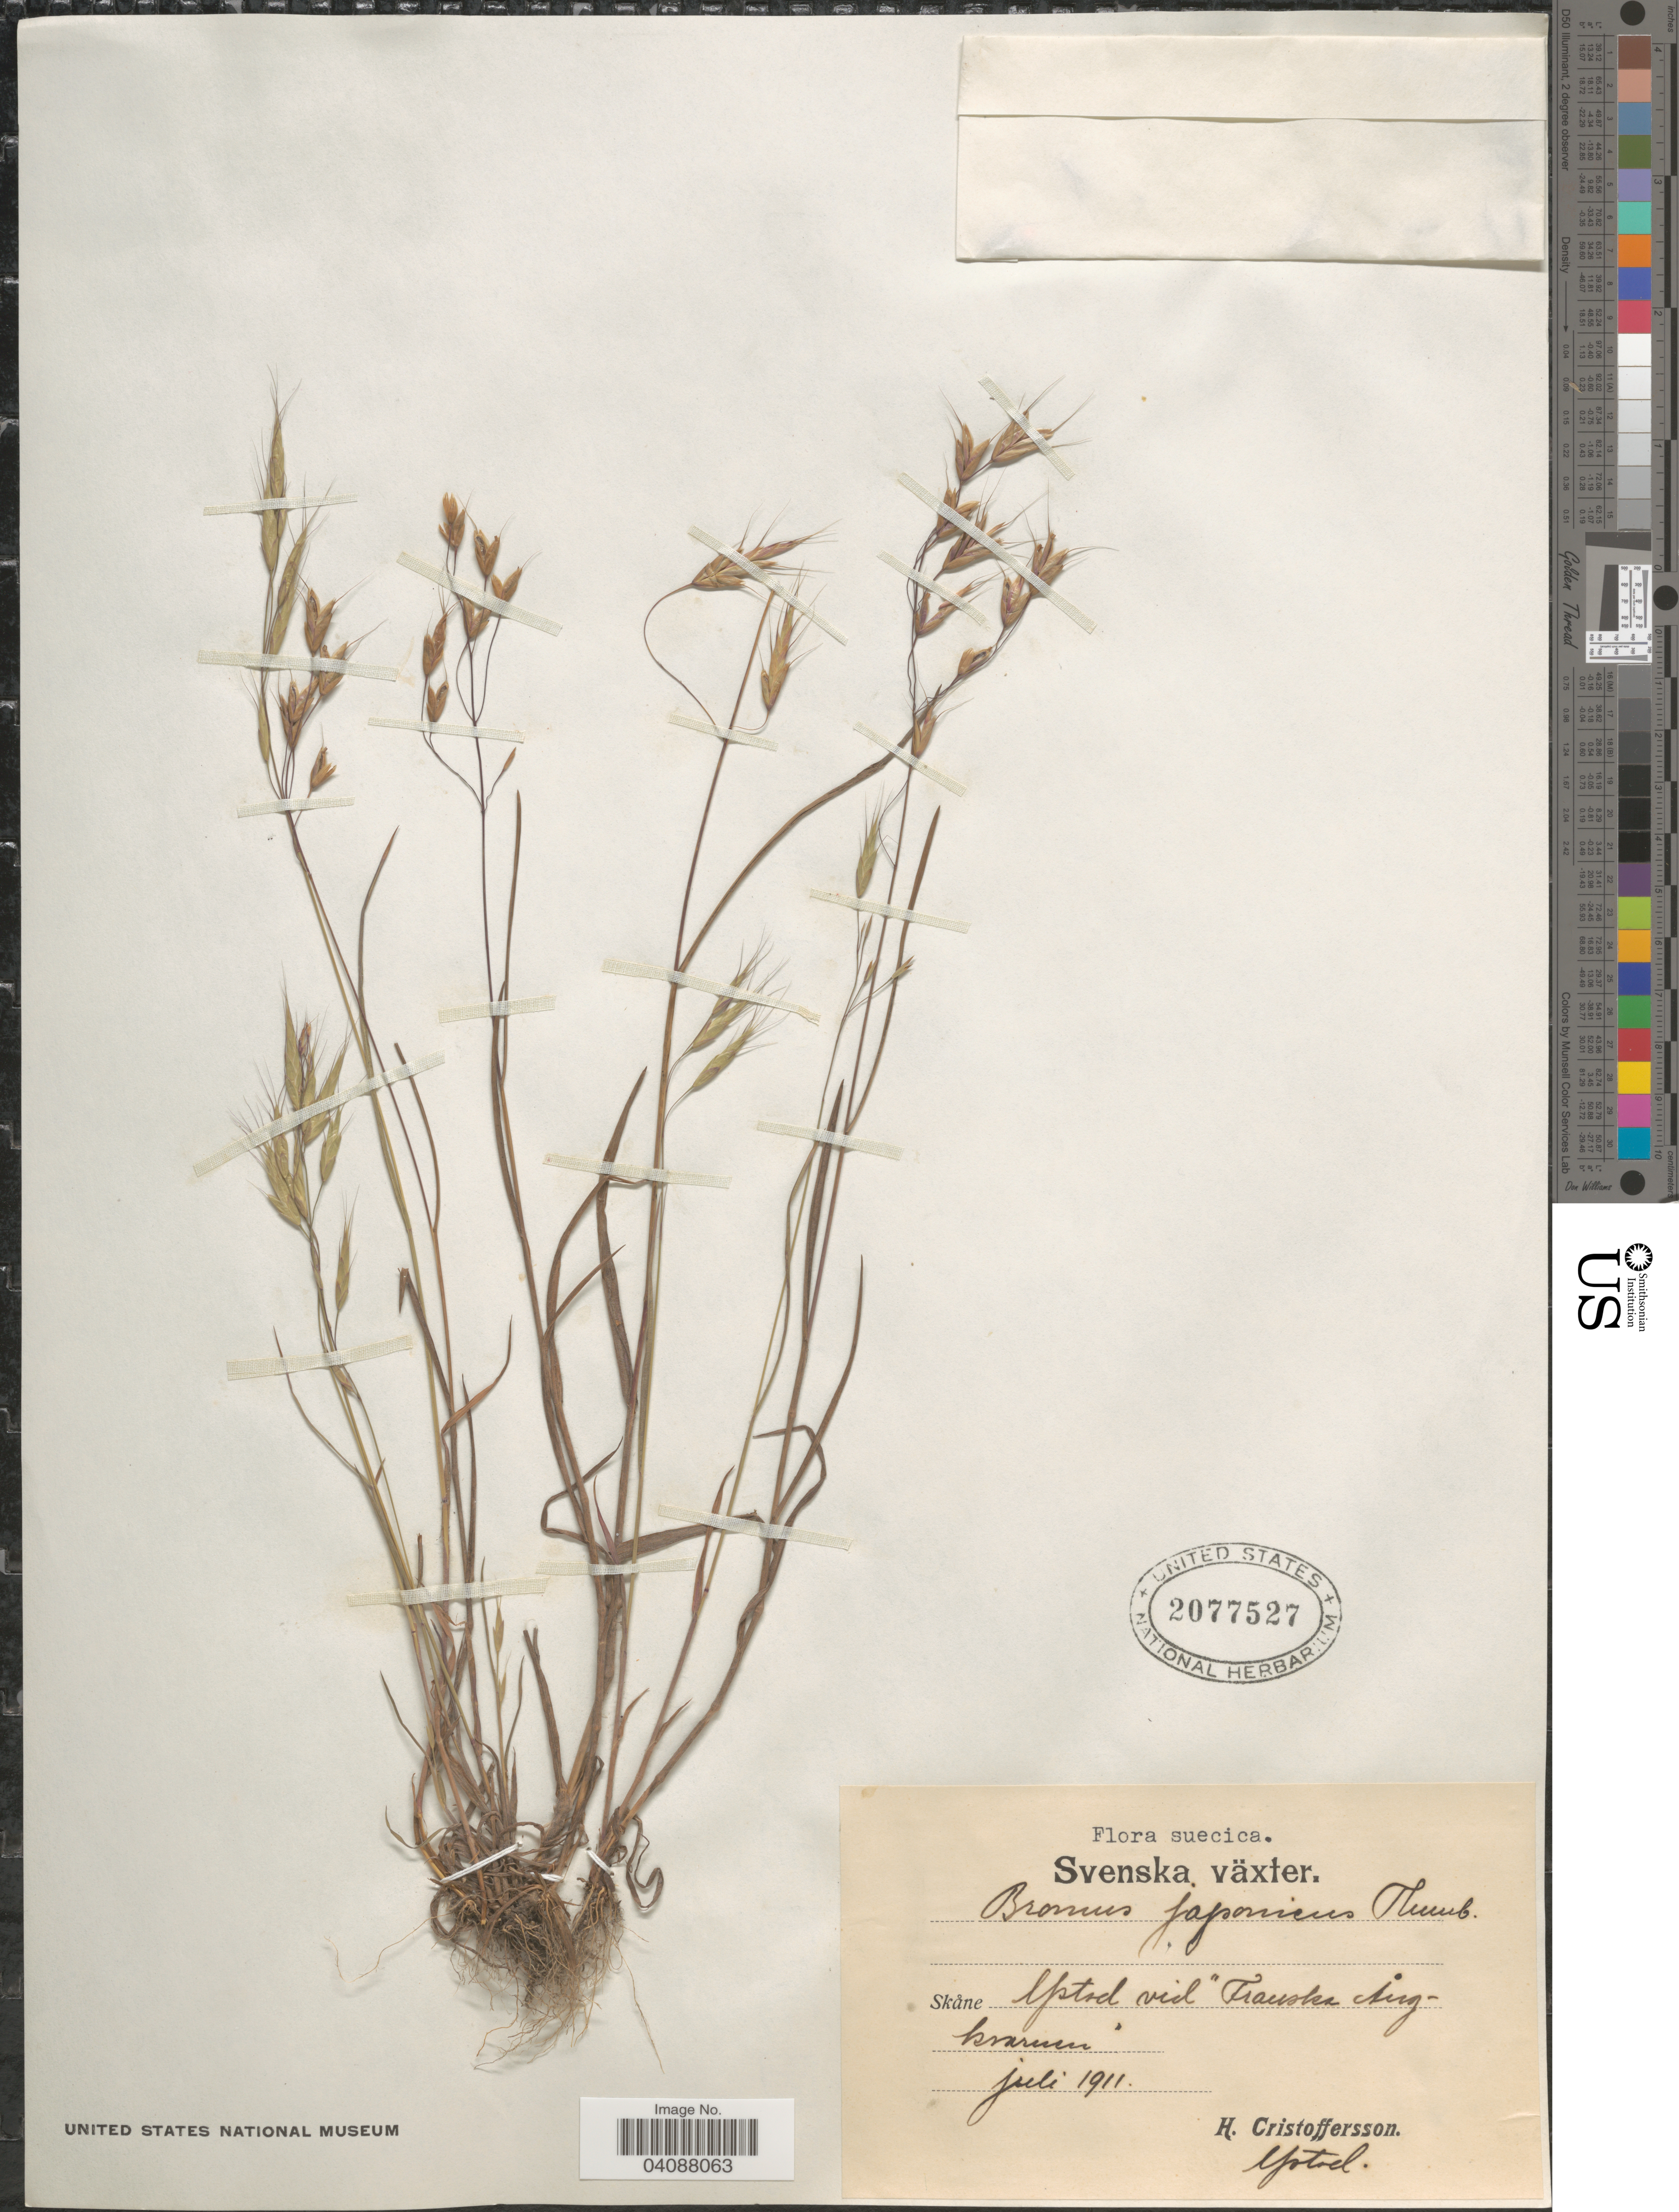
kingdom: Plantae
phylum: Tracheophyta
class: Liliopsida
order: Poales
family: Poaceae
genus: Bromus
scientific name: Bromus japonicus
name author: Houtt.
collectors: H. Cristoffersson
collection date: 1911-07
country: Sweden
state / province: Skåne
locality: Suecica. Ystvel vid "Trausten Augkraruen".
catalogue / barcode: US 2077527